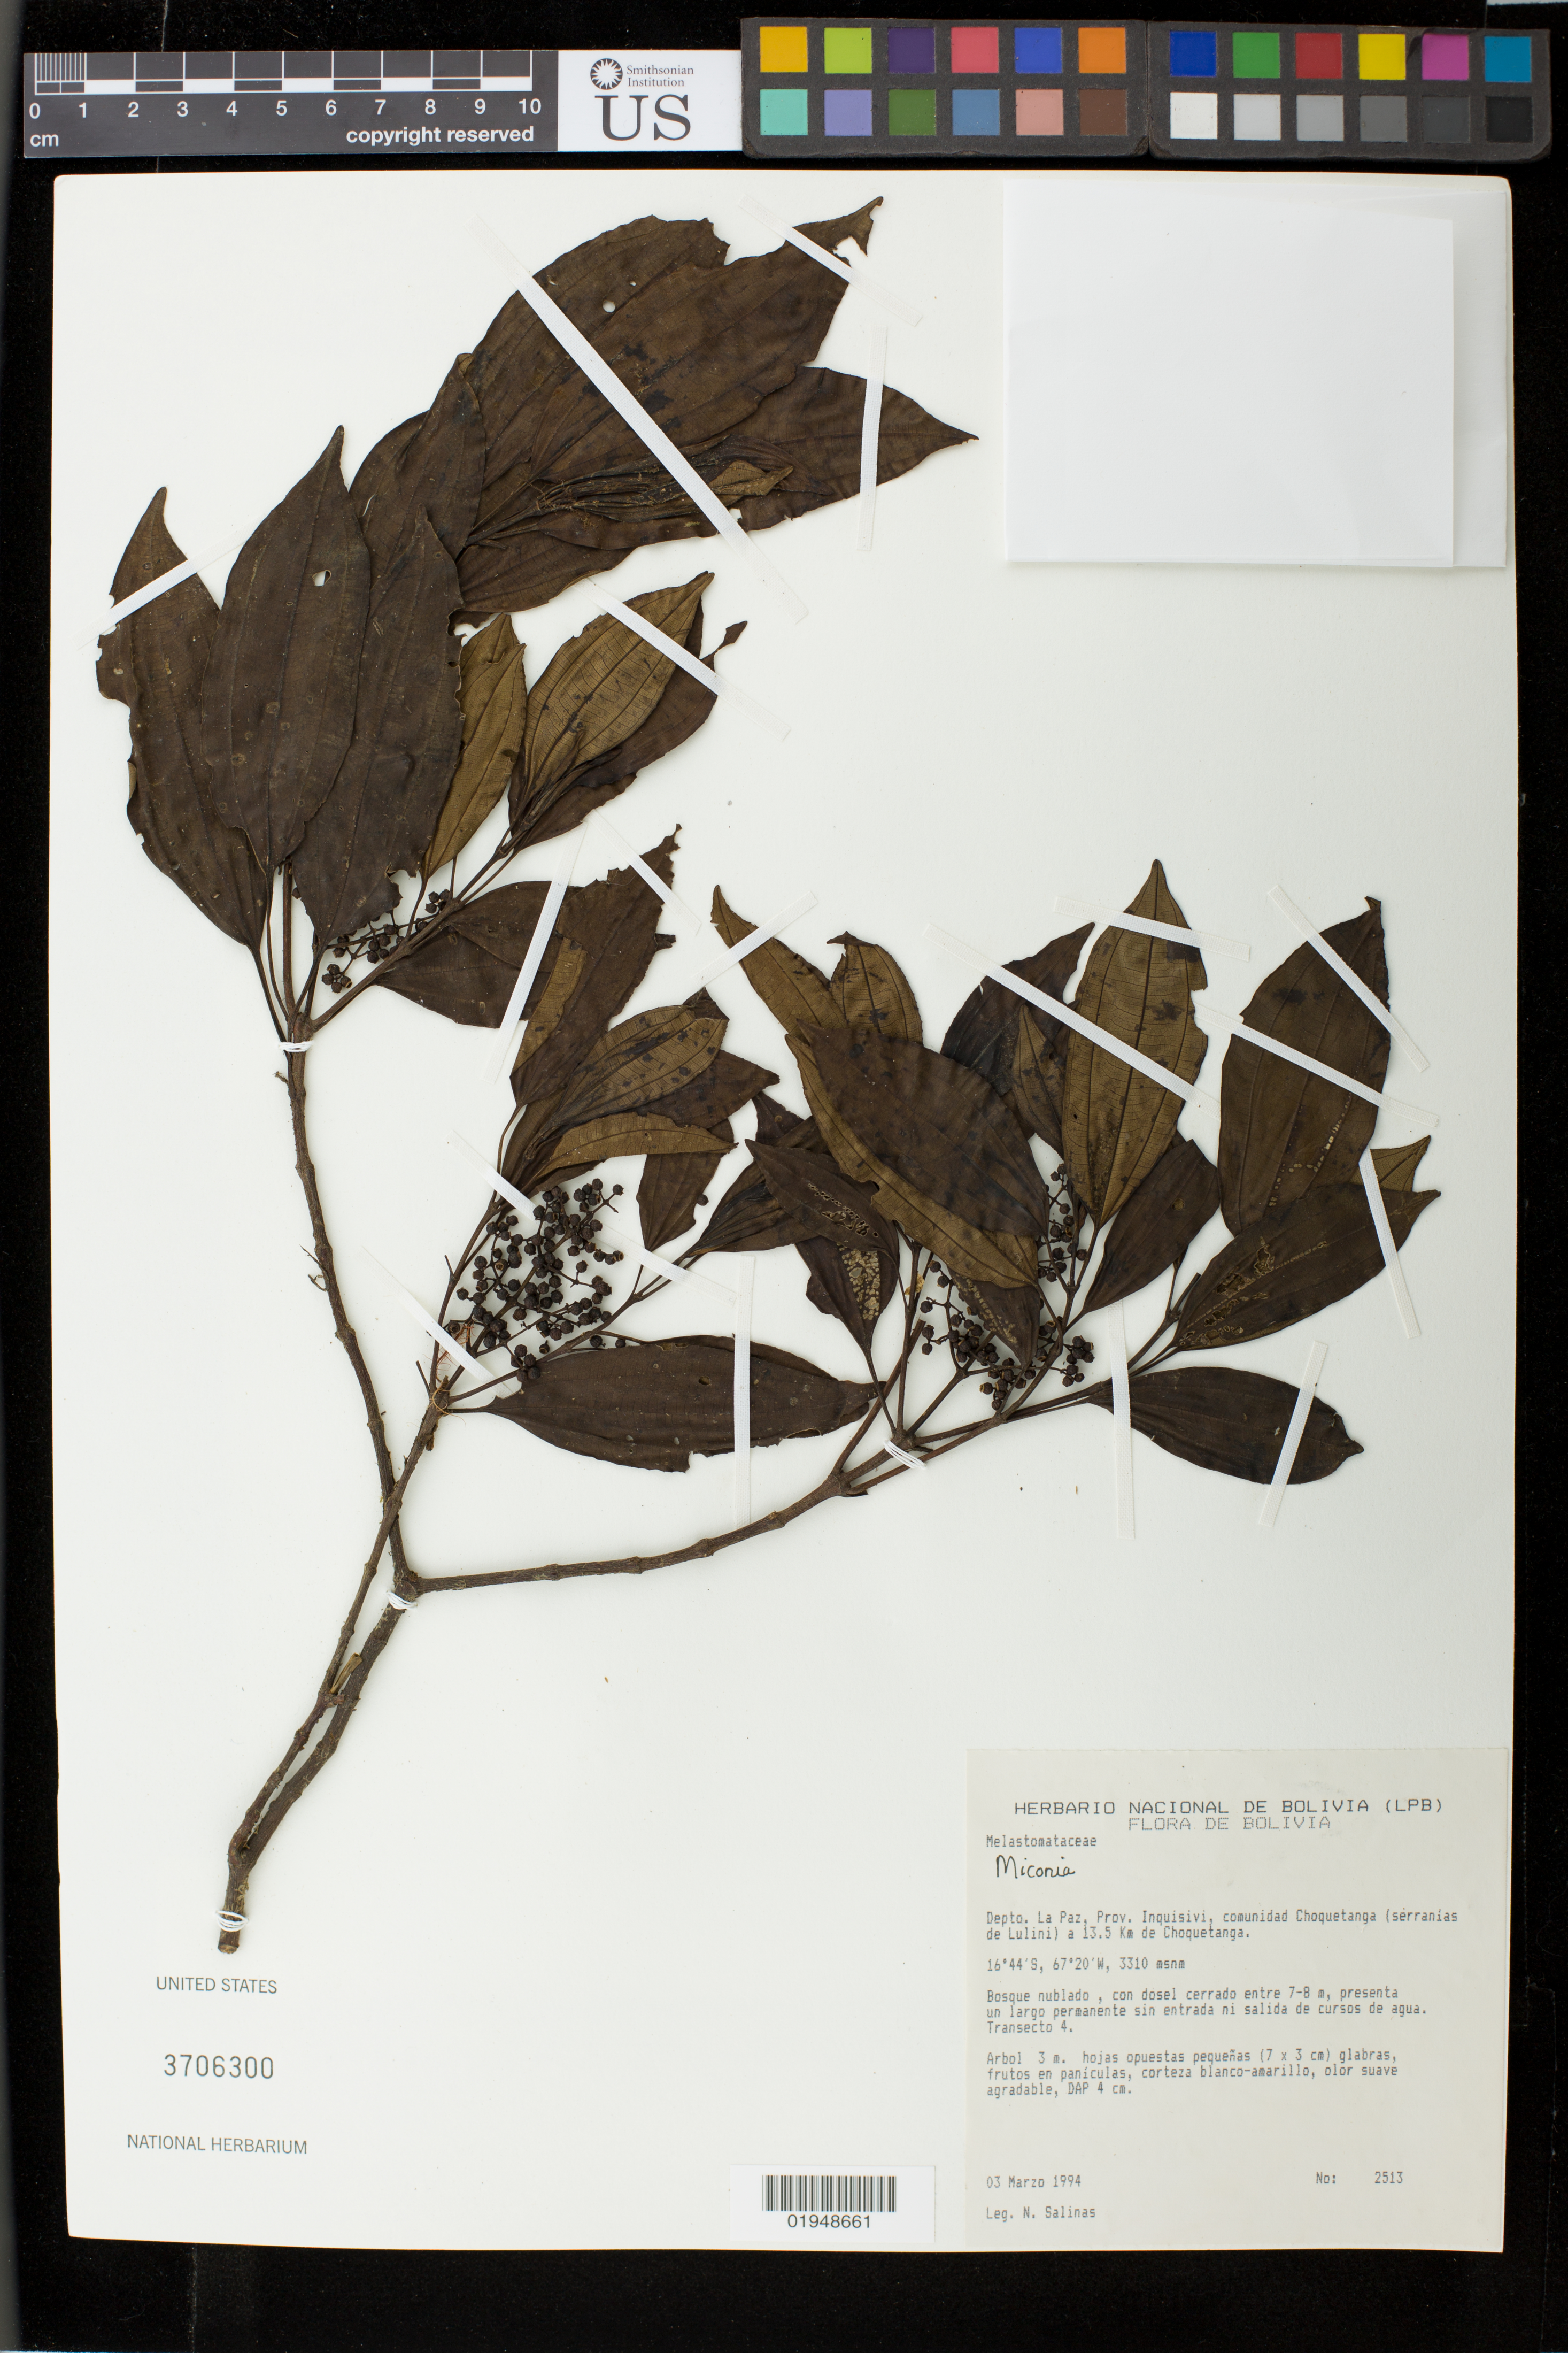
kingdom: Plantae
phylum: Tracheophyta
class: Magnoliopsida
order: Myrtales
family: Melastomataceae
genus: Miconia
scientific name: Miconia sp.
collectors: N. Salinas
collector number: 2513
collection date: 1994-03-03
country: Bolivia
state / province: La Paz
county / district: Inquisivi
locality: Depto. La Paz, Prov. Inquisivi, comunidad Choquetanga (serrinias de Lulini) a 13.5 Km de Choquetanga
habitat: Cloud forest, with closed canopy between 7-8 m, presents a permanent long without entry or exit of water courses.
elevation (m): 3310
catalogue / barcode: US 3706300